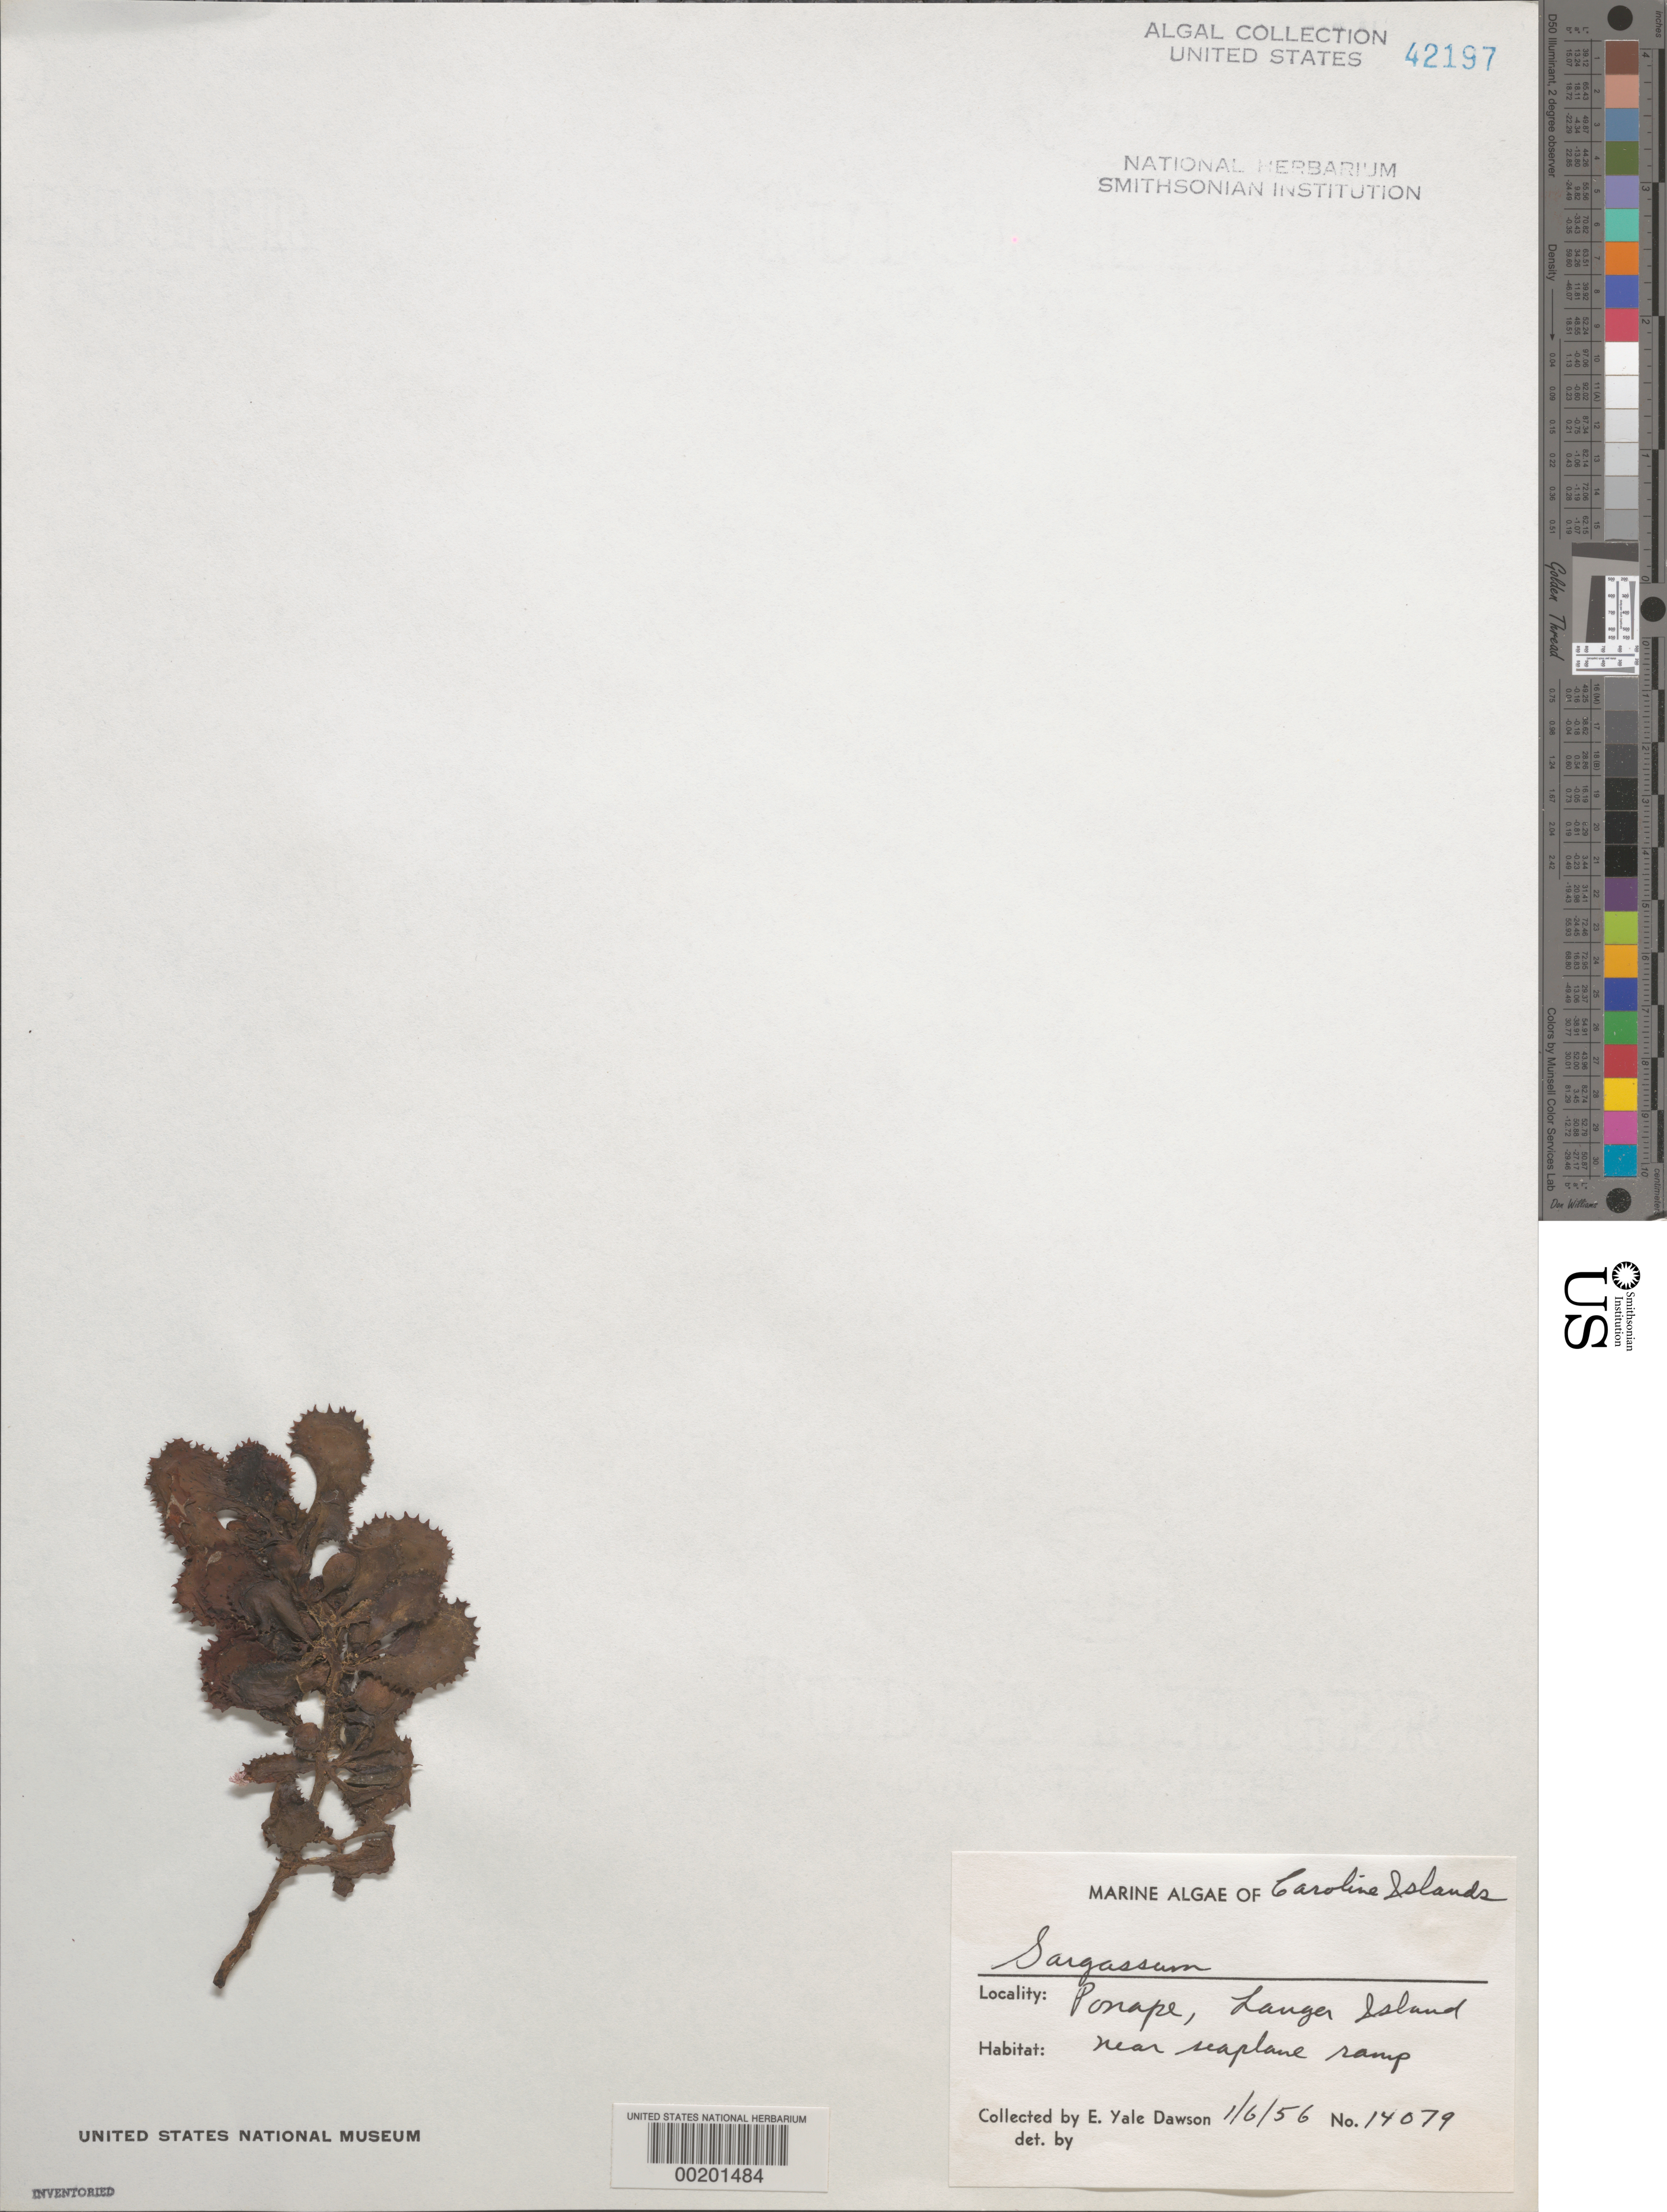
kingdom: Chromista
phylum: Ochrophyta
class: Phaeophyceae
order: Fucales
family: Sargassaceae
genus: Sargassum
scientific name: Sargassum sp.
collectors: E. Y. Dawson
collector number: EYD 14079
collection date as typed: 06 Jan 1956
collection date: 1956-01-06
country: Micronesia, Federated States of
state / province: Pohnpei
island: Lenger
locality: Langer [= Lenger I.]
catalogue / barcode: US 42197